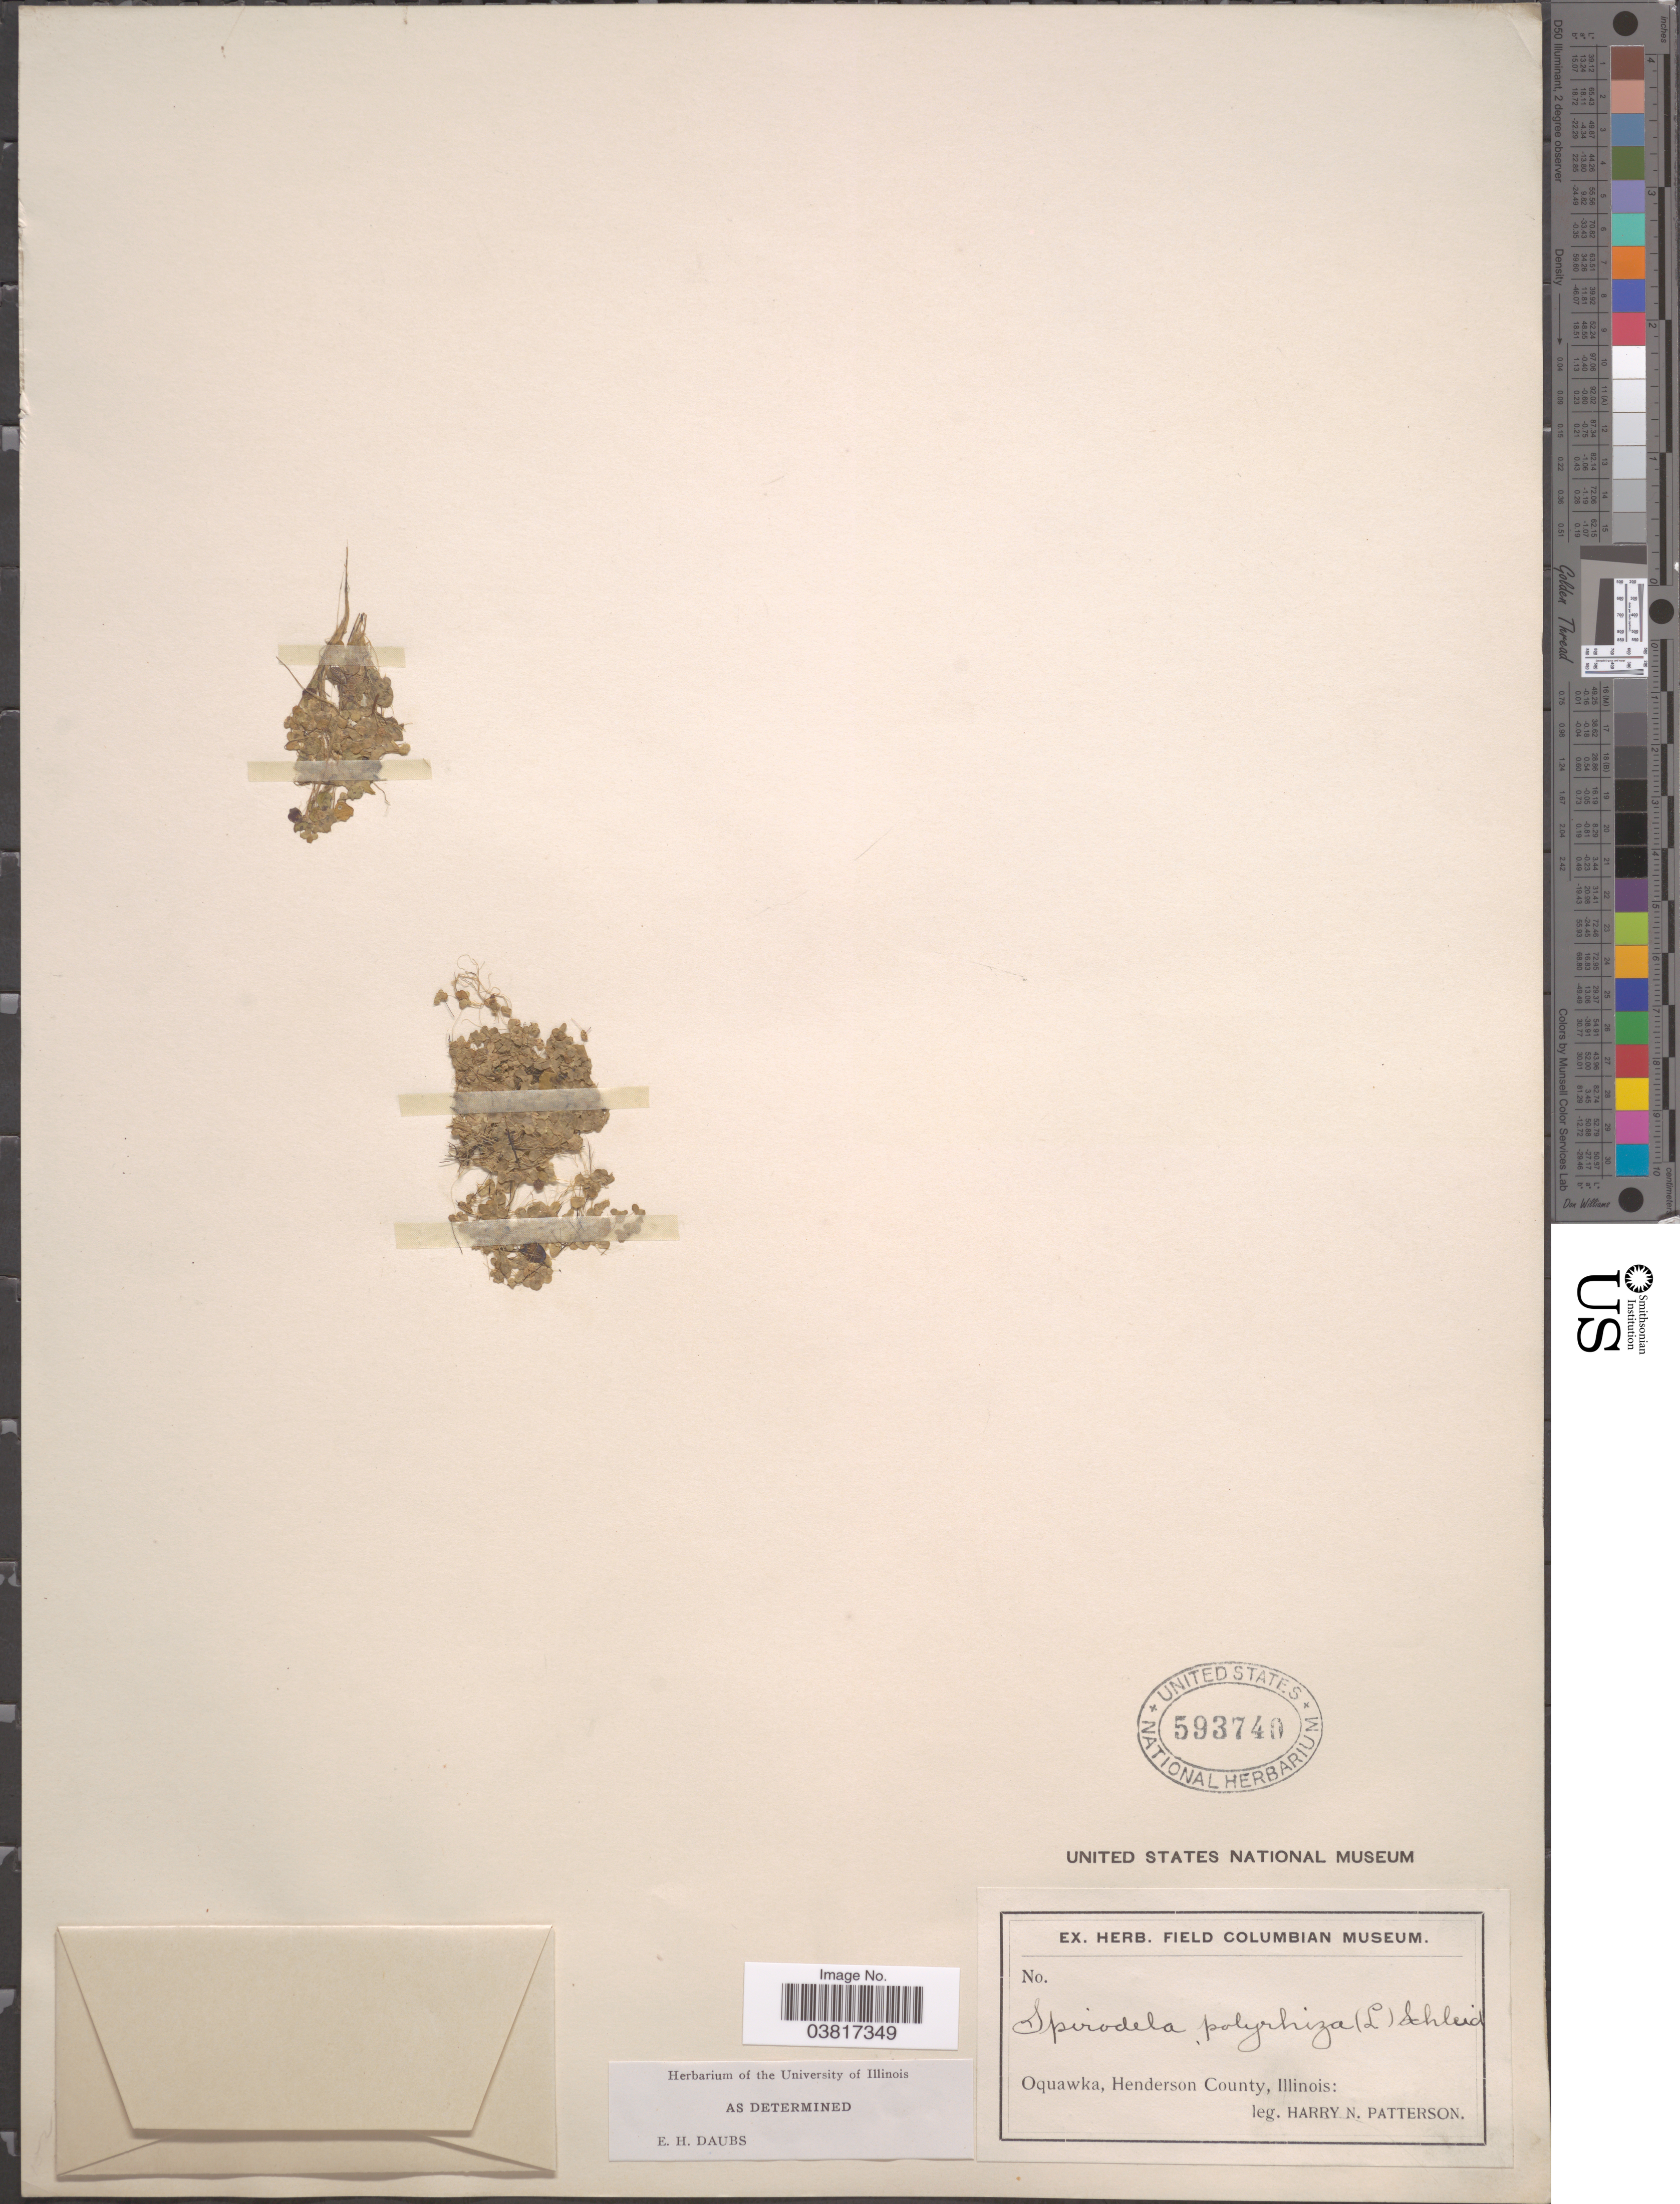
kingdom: Plantae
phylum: Tracheophyta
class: Liliopsida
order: Alismatales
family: Araceae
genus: Spirodela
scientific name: Spirodela polyrrhiza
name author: (L.) Schleid.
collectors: H. N. Patterson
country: United States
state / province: Illinois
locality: Oquawka, Henderson County.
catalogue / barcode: US 593740